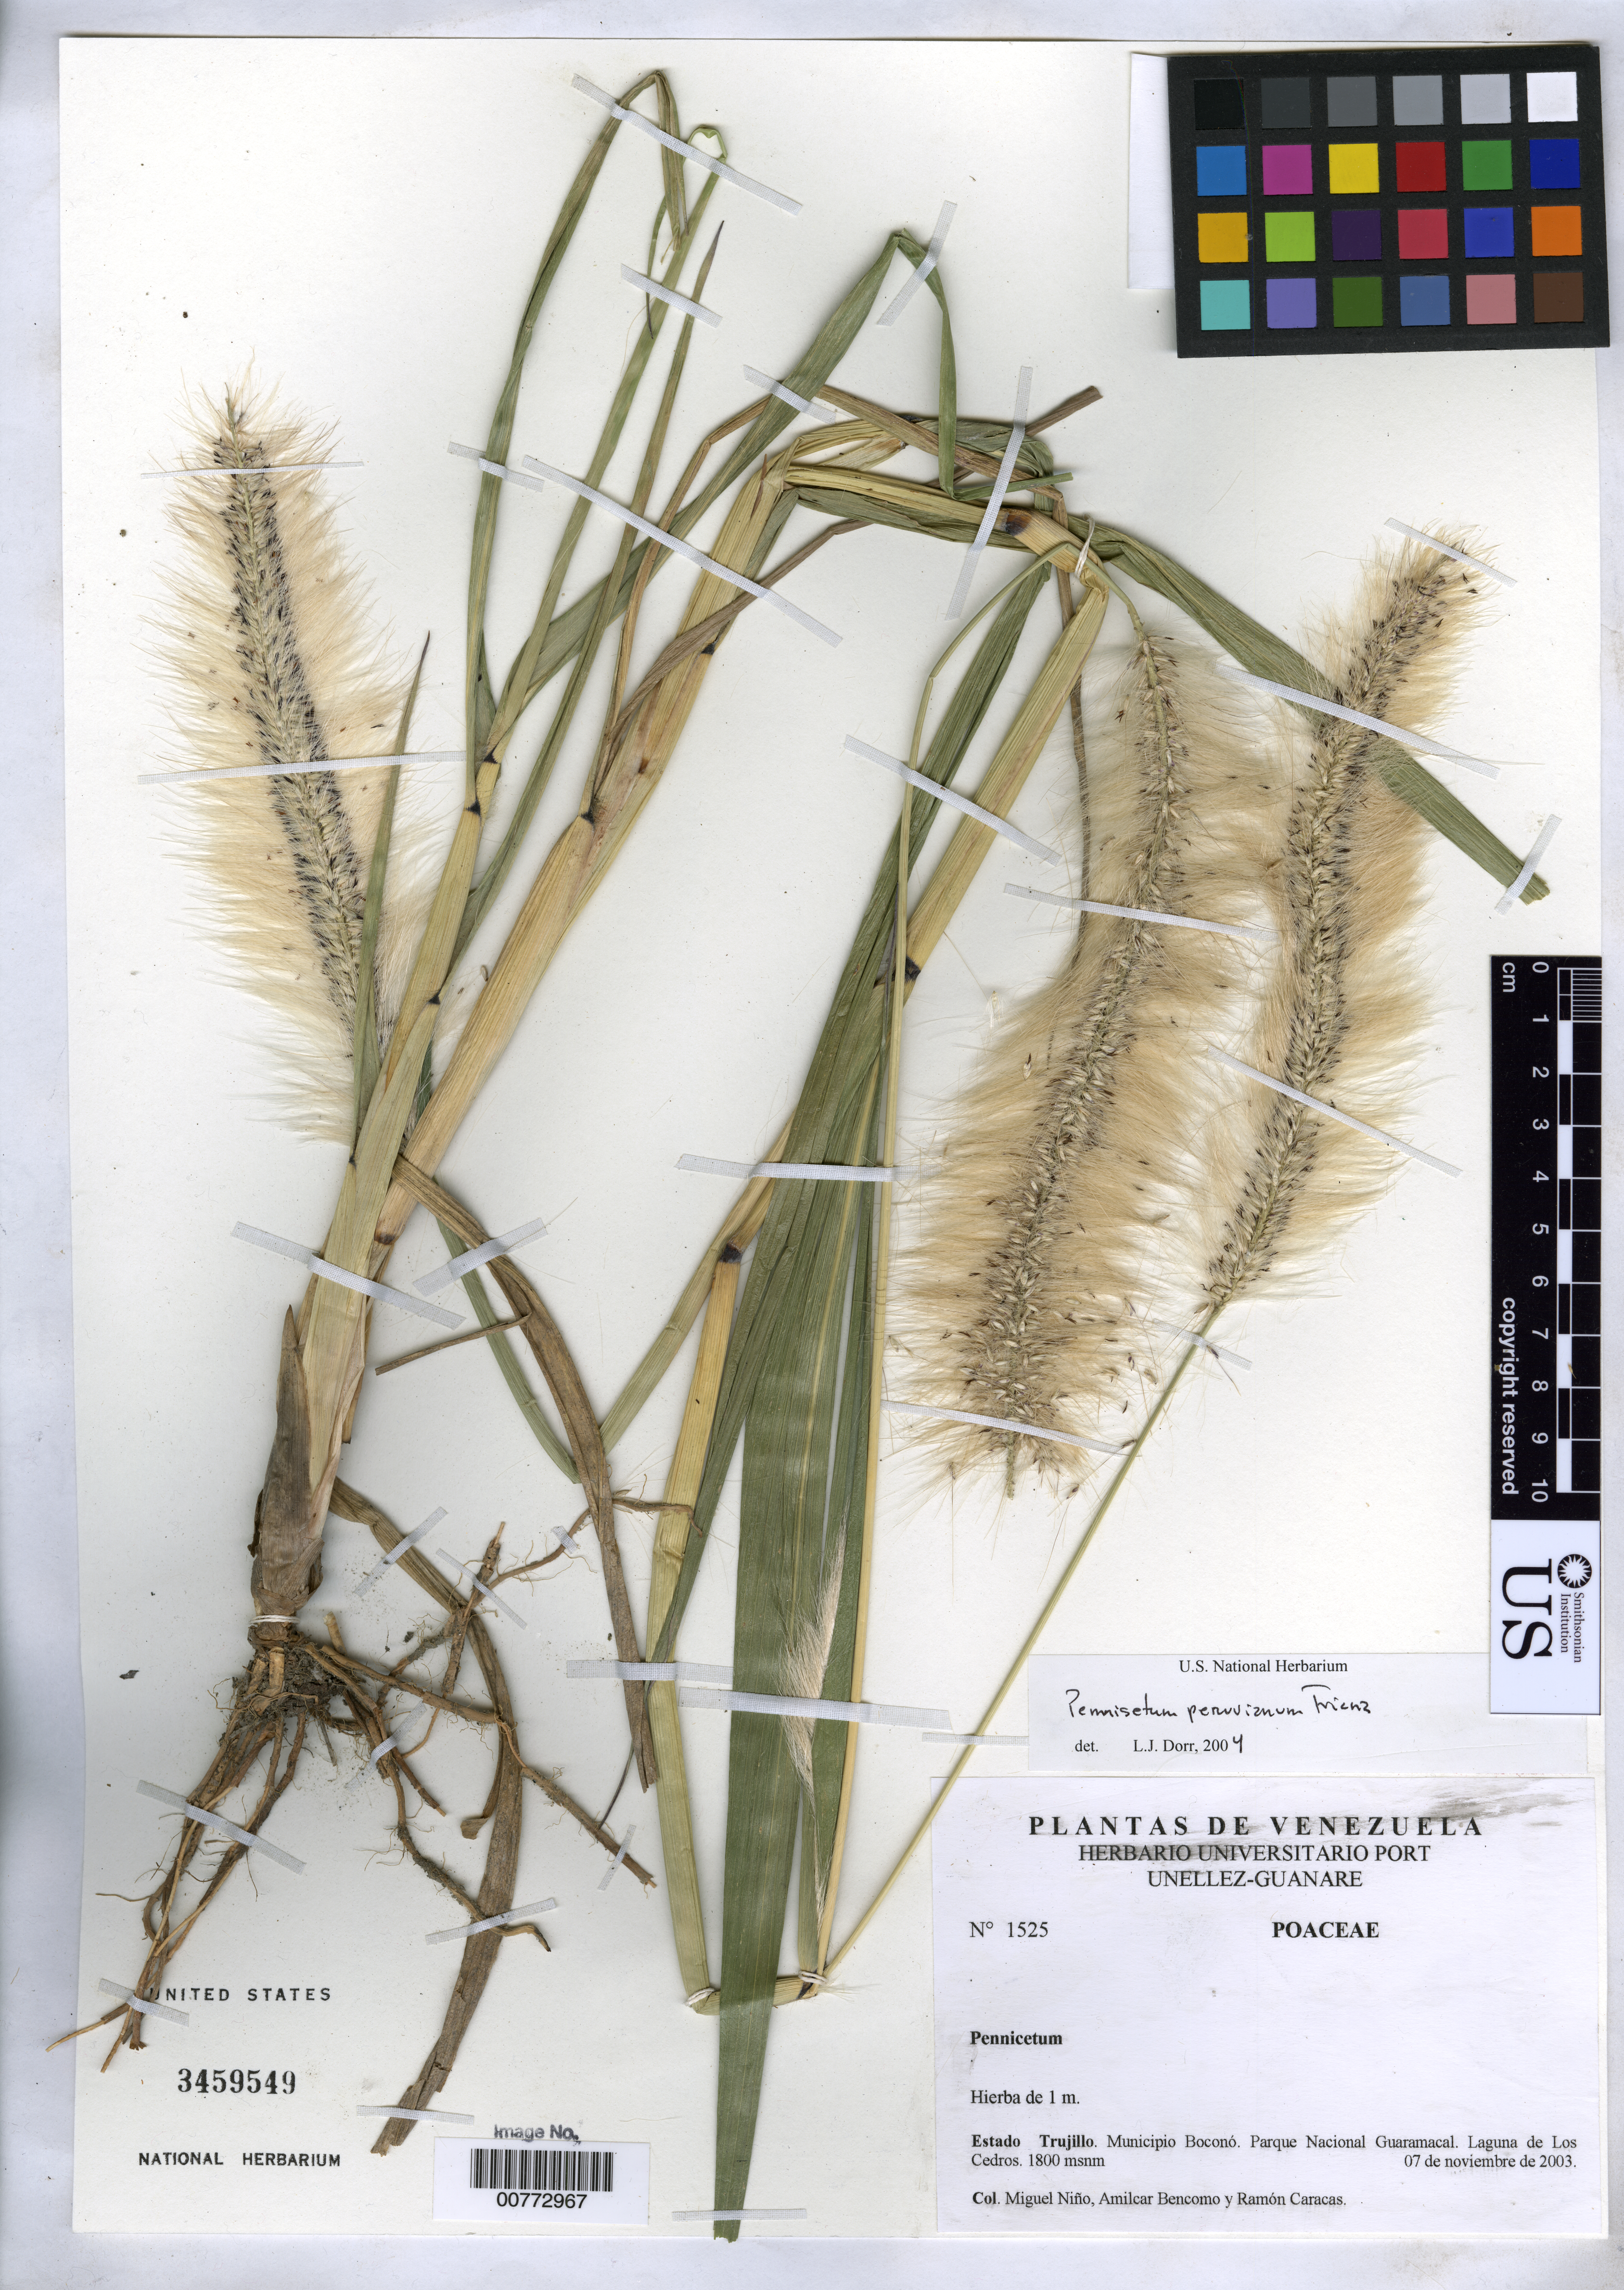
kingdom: Plantae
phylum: Tracheophyta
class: Liliopsida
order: Poales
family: Poaceae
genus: Cenchrus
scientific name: Cenchrus peruvianus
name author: (Trin.) Morrone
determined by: Dorr, L. J., (BOT), Smithsonian Institution - National Museum of Natural History (UNITED STATES)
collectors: S. M. Niño, A. Bencomo & R. Caracas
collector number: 1525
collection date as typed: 07 Nov 2003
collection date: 2003-11-07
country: Venezuela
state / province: Trujillo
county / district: Boconó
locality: Parque Nacional Guaramacal. Laguna de los Cedros.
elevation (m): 1800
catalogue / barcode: US 3459549